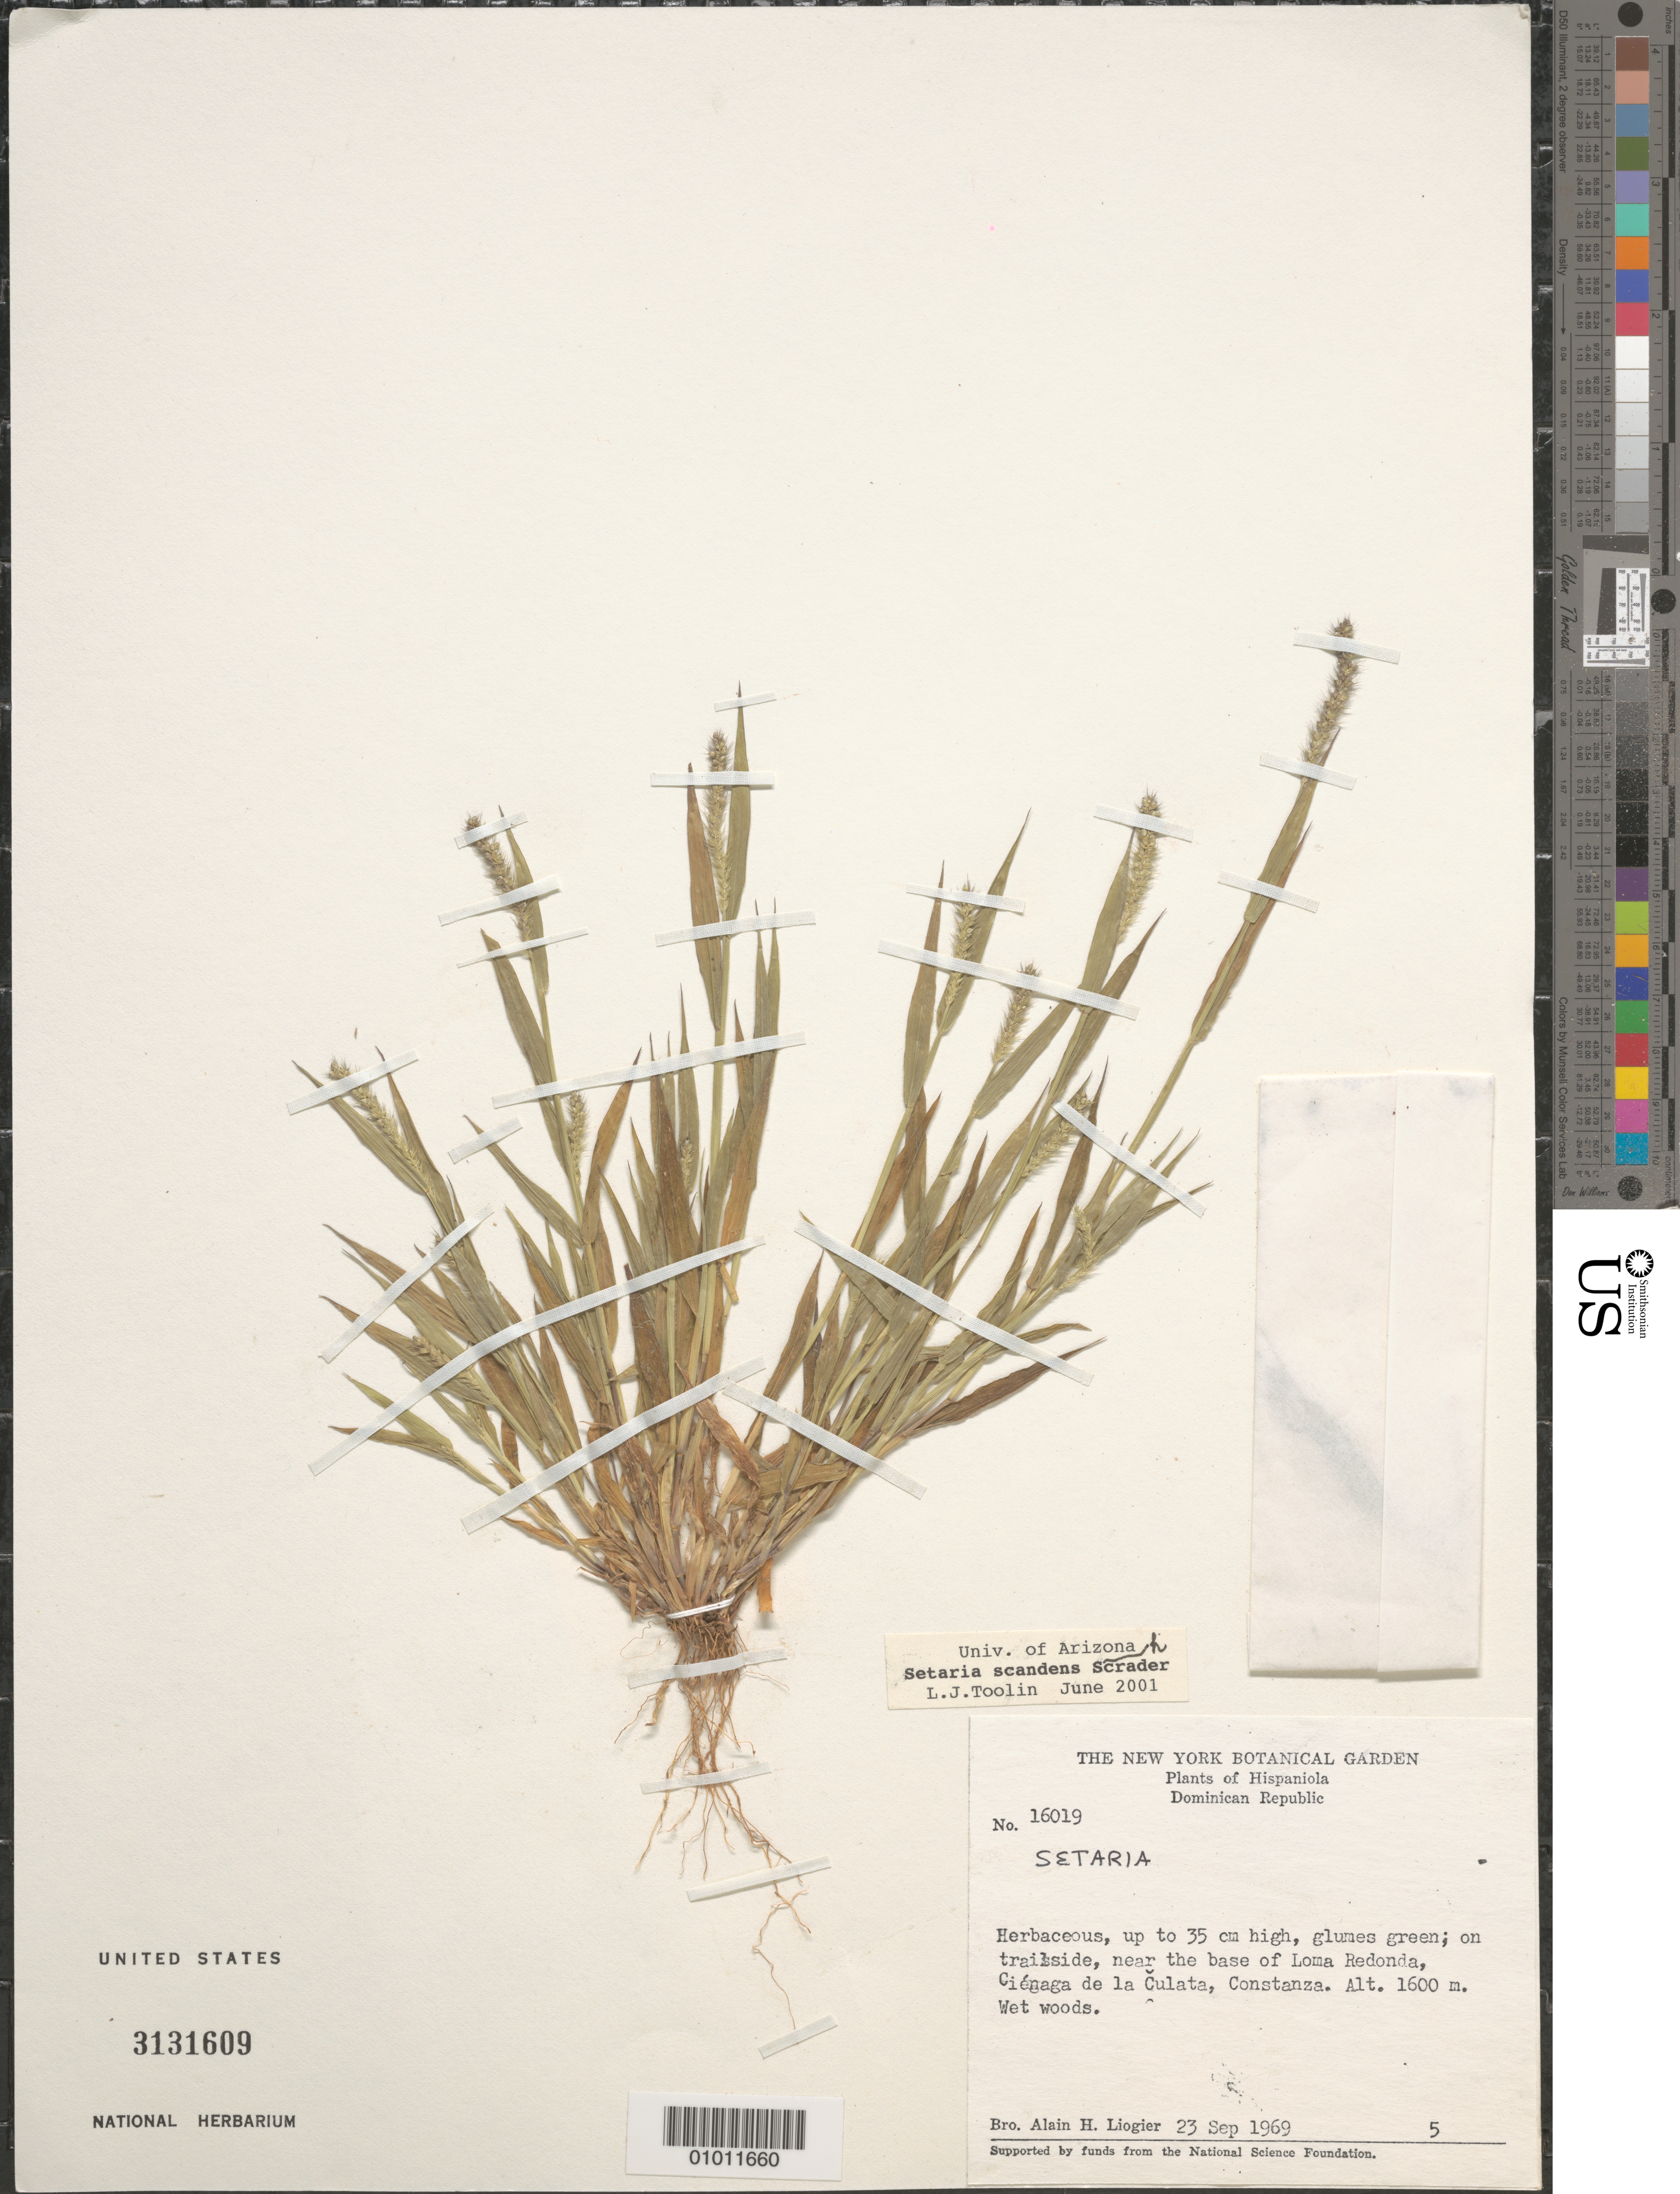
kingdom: Plantae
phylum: Tracheophyta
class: Liliopsida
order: Poales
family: Poaceae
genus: Setaria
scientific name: Setaria scandens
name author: Schrad.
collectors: A. H. Liogier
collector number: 16019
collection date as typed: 23 Sep 1969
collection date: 1969-09-23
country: Dominican Republic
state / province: La Vega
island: Hispaniola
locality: Near the base of Loma Redonda, Cienage de la Culata, Constanza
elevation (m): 1600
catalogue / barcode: US 3131609